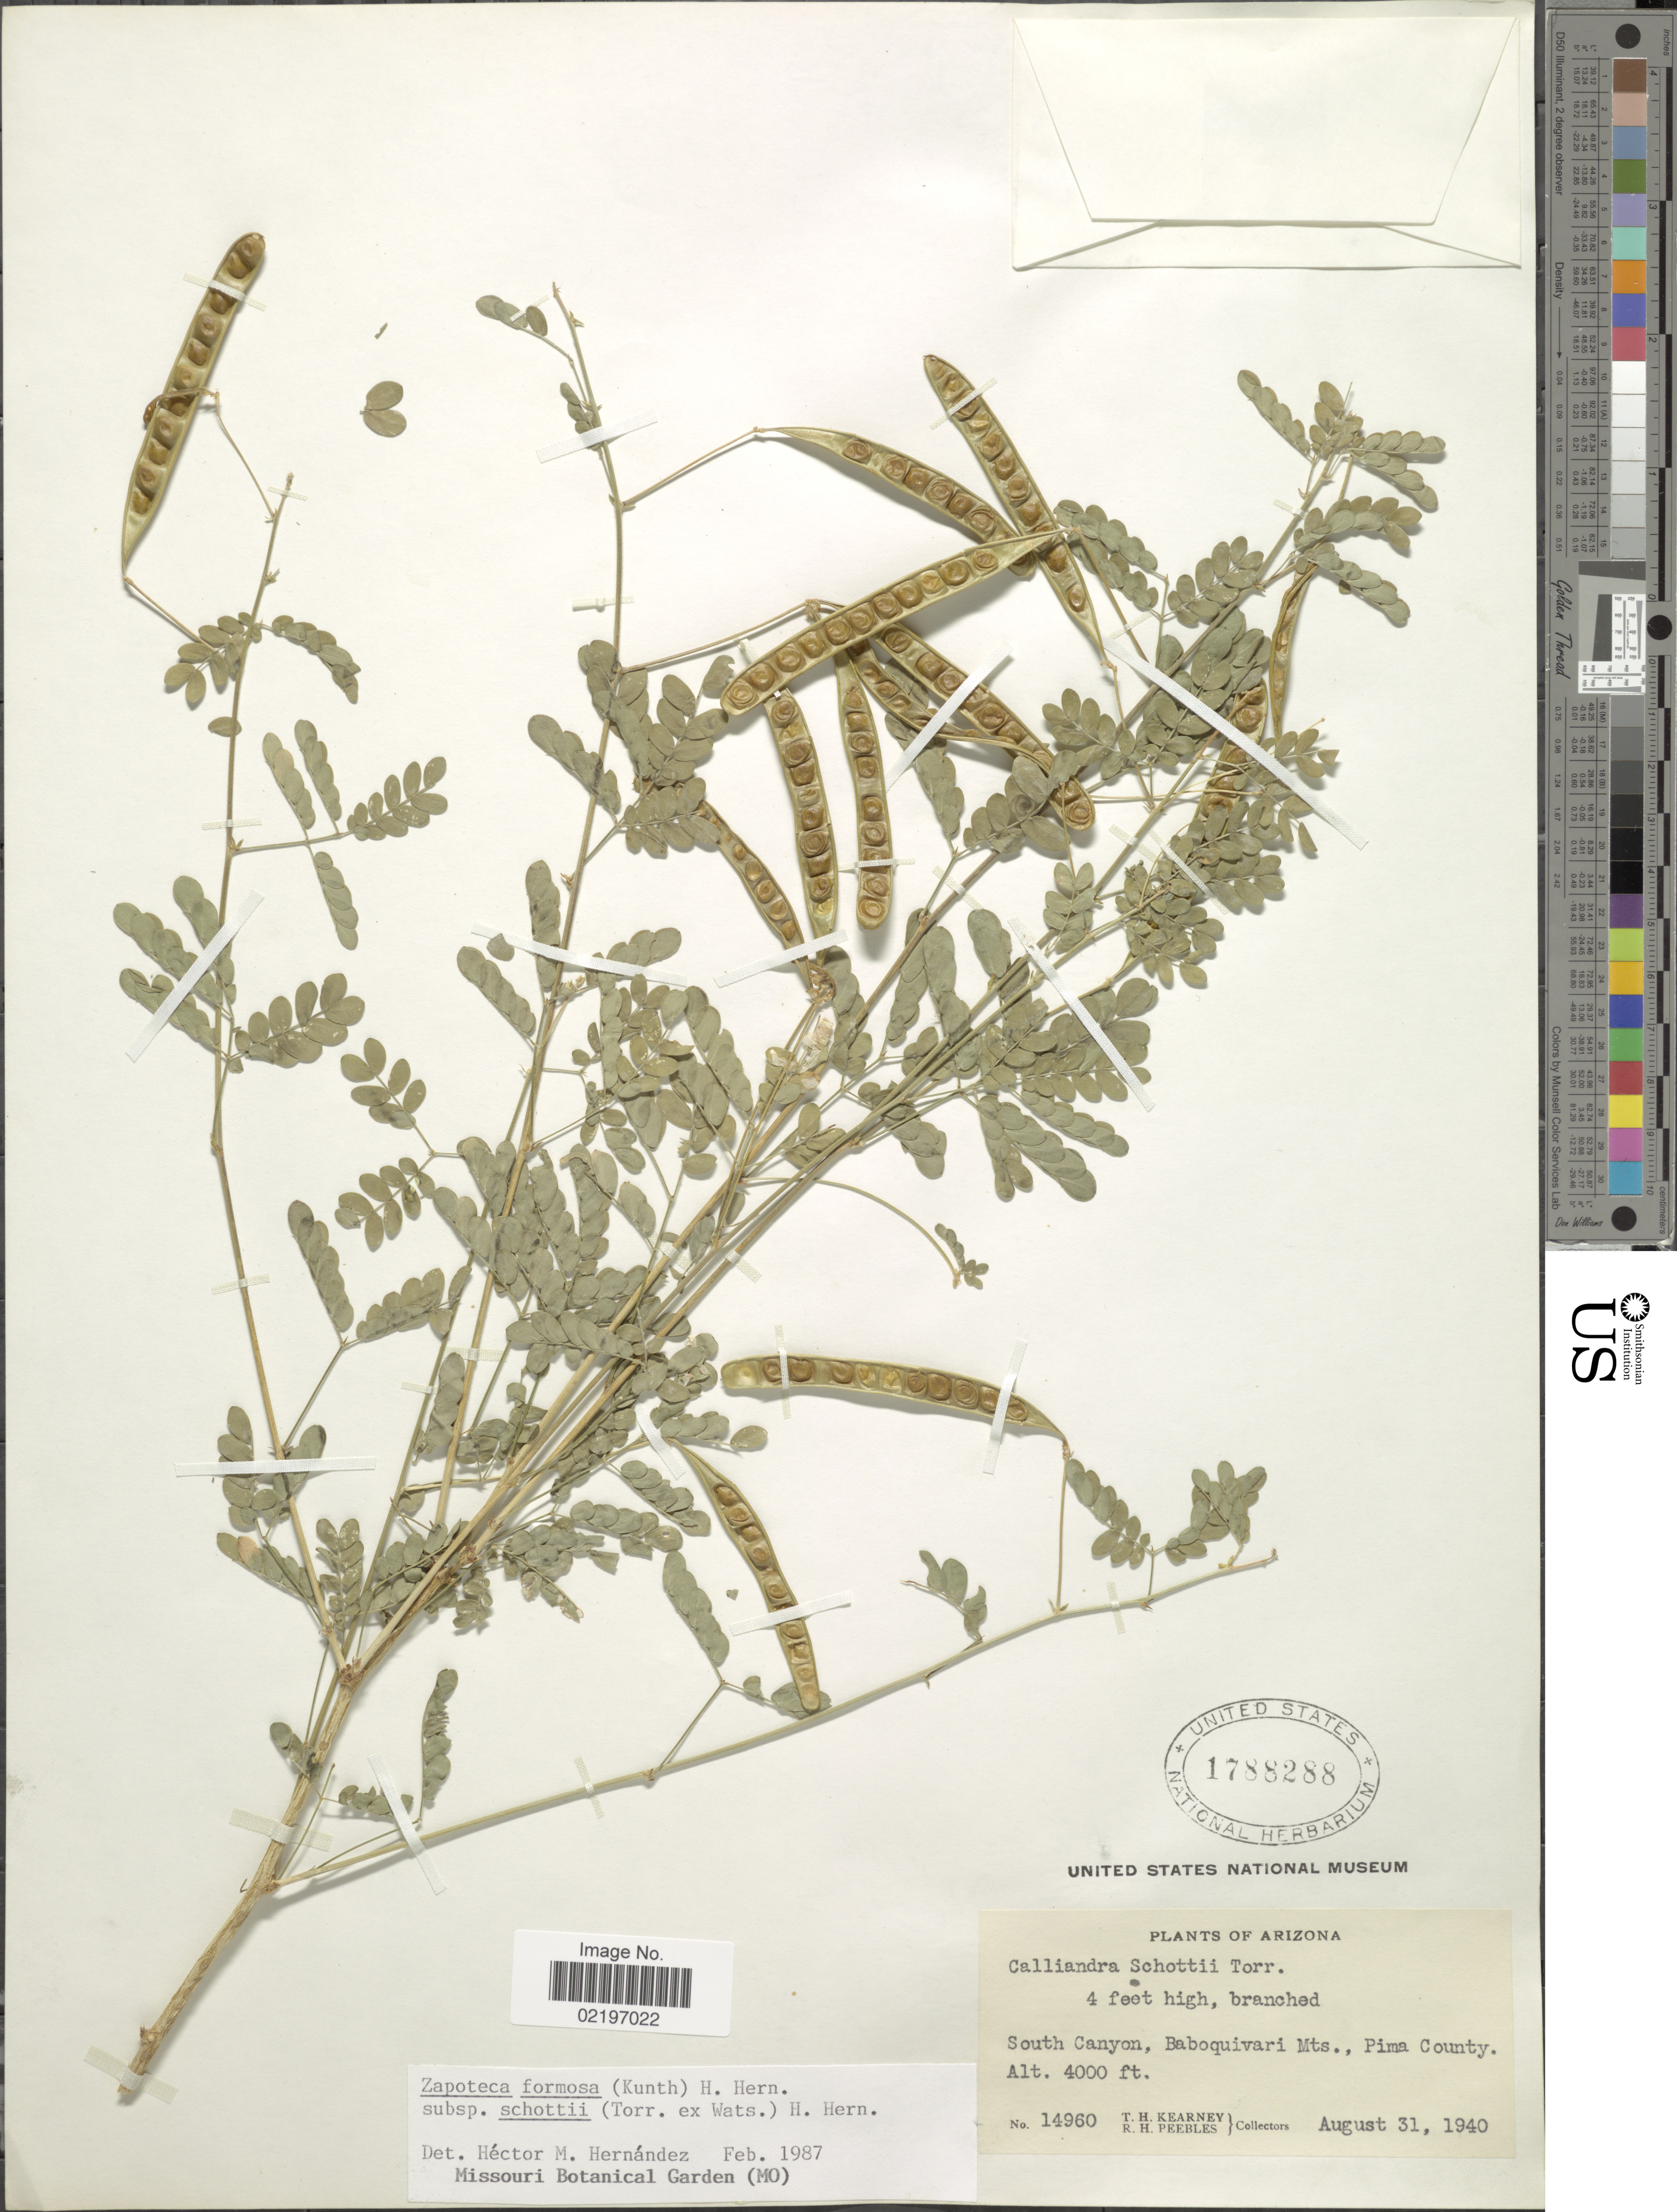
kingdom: Plantae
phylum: Tracheophyta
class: Magnoliopsida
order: Fabales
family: Fabaceae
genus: Zapoteca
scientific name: Zapoteca formosa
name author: (Kunth) H.M. Hern.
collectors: T. H. Kearney & R. H. Peebles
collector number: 14960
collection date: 1940-08-31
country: United States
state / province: Arizona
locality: South Canyon, Baboquivari Mts,. Pima County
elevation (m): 1219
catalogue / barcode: US 1788288